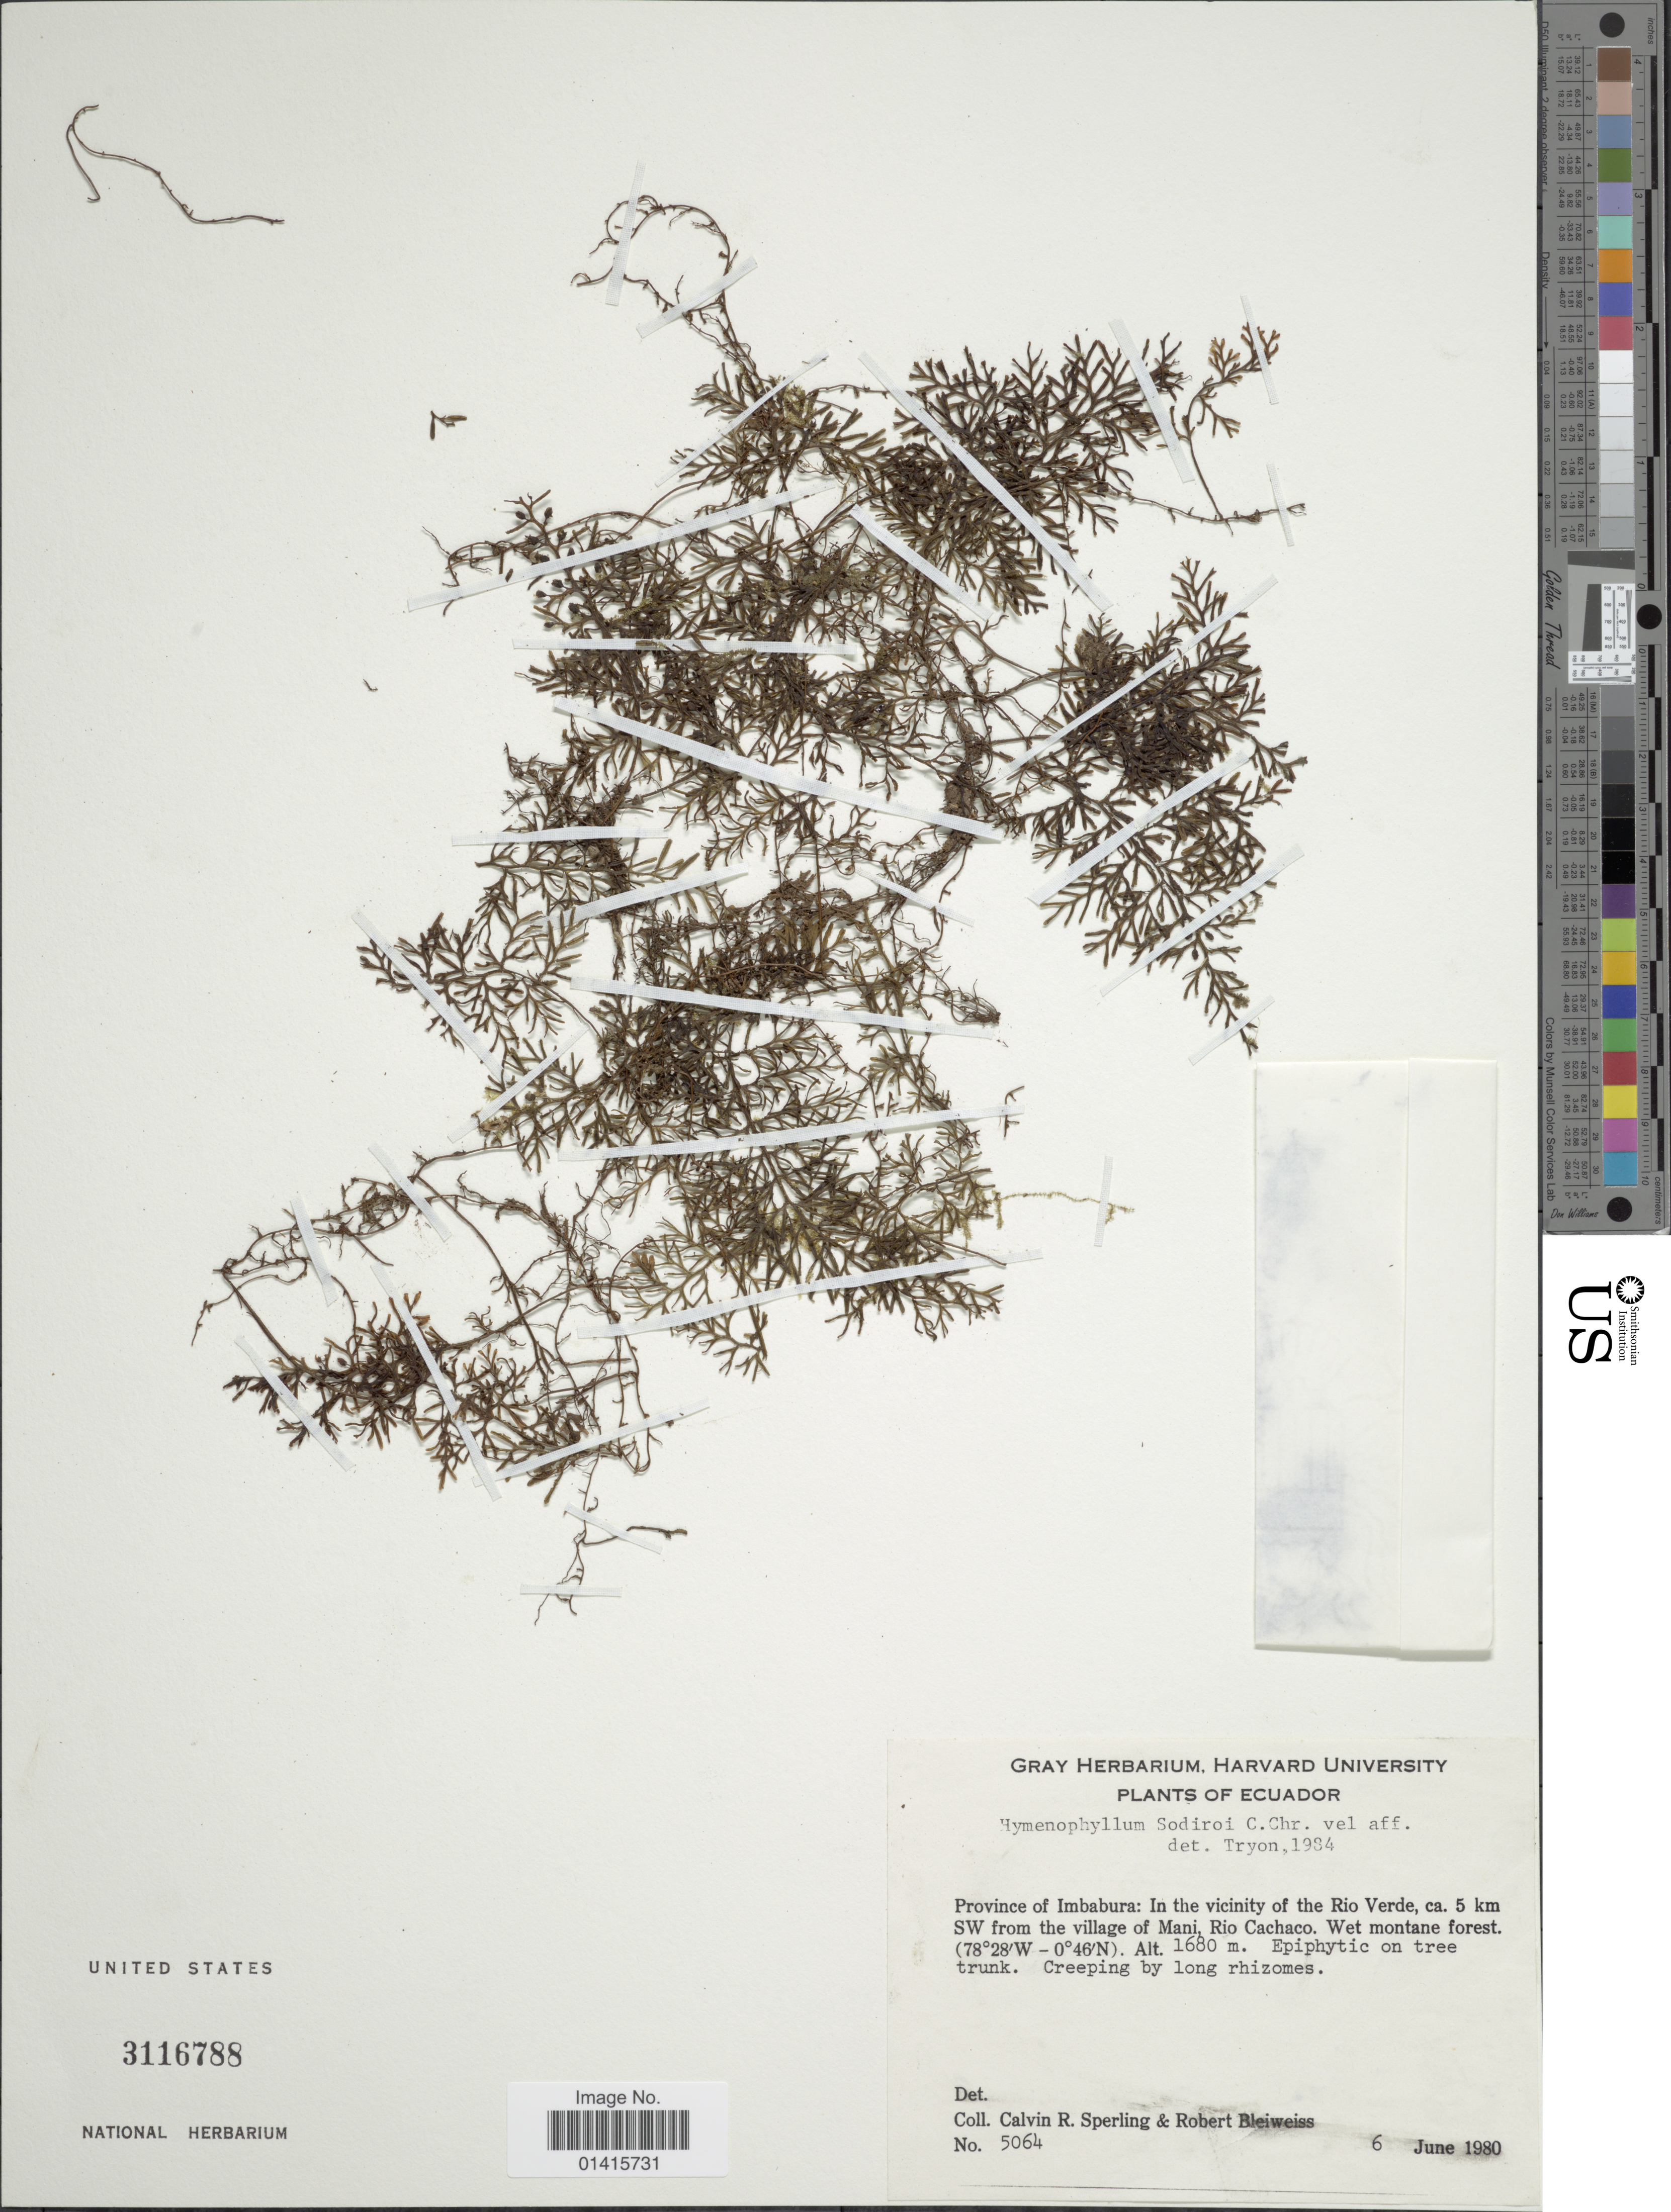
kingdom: Plantae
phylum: Tracheophyta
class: Polypodiopsida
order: Hymenophyllales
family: Hymenophyllaceae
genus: Hymenophyllum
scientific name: Hymenophyllum cristatum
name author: Hook. & Grev.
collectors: C. R. Sperling & R. Bleiweiss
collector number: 5064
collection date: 1980-06-06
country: Ecuador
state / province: Imbabura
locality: Province of Imbabura: in the vicinity of the Rio Verde, ca. 5km SW from the village of Mani, Rio Cachaco, wet montane forest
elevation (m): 1680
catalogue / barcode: US 3116788